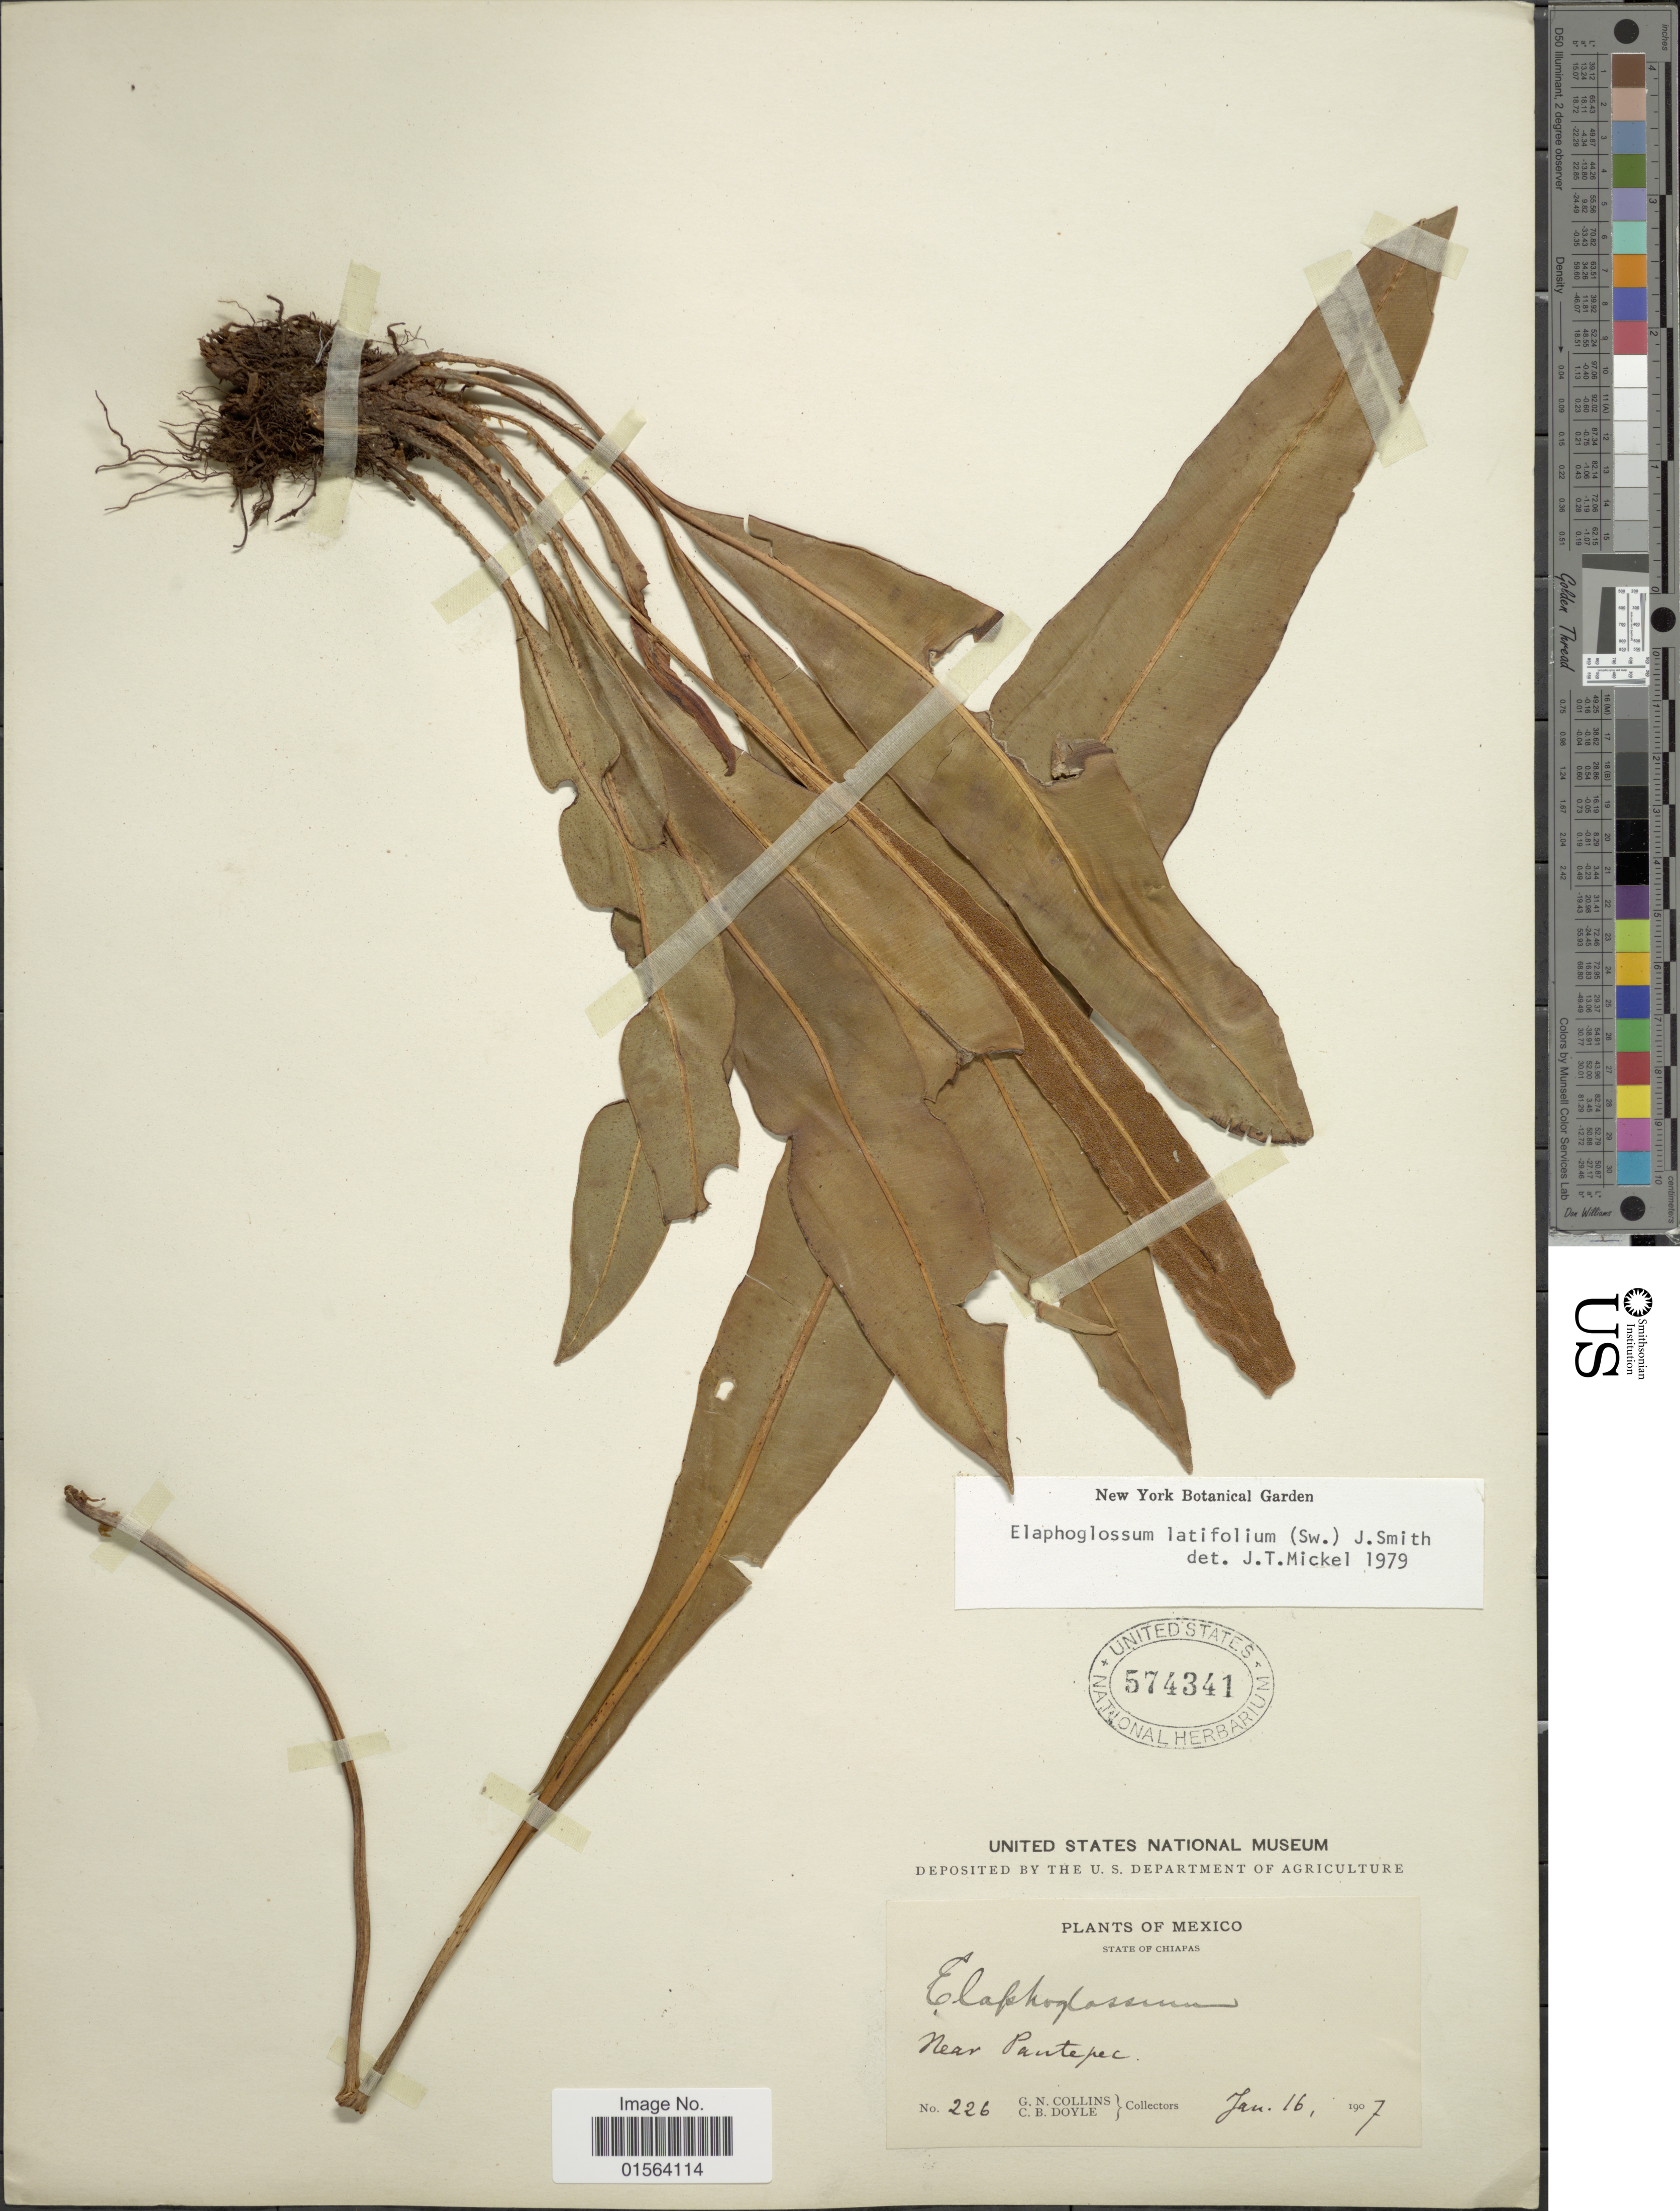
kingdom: Plantae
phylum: Tracheophyta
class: Polypodiopsida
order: Polypodiales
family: Dryopteridaceae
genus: Elaphoglossum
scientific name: Elaphoglossum latifolium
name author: (Sw.) J. Sm.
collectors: G. Collins & C. Doyle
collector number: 226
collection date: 1907-01-16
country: Mexico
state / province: Chiapas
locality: State of Chiapas, near Pantepec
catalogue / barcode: US 574341